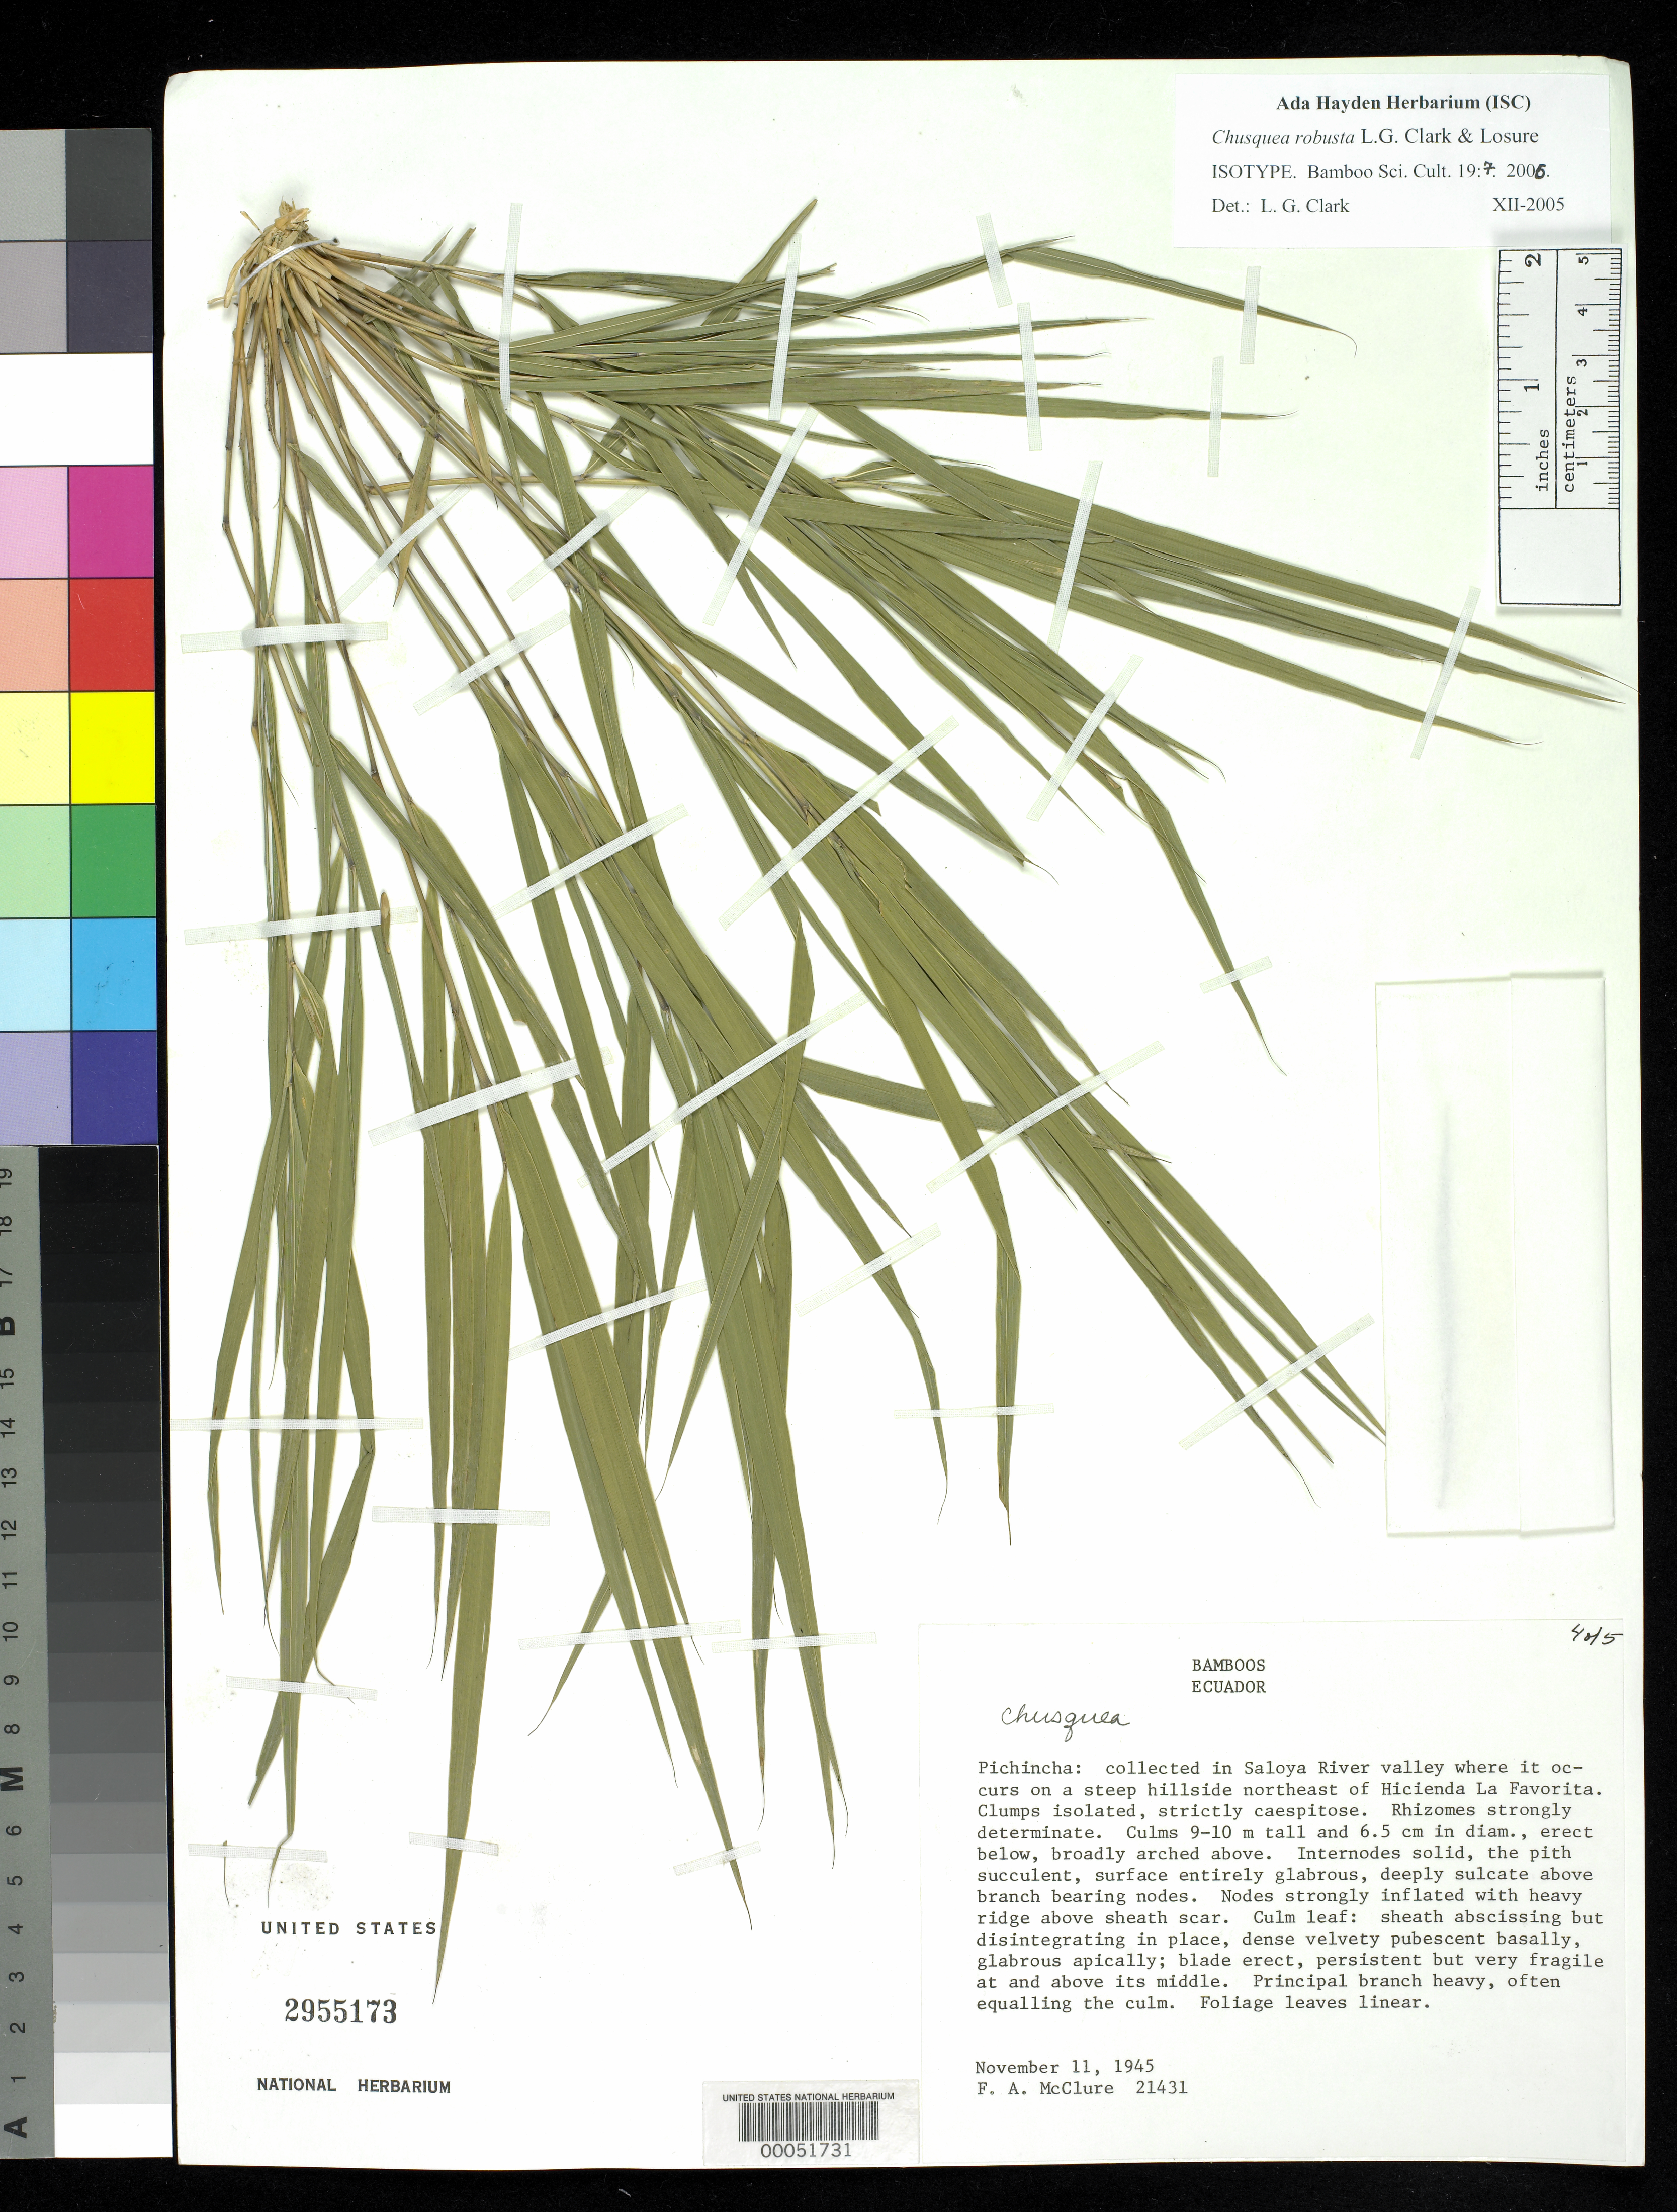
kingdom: Plantae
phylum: Tracheophyta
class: Liliopsida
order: Poales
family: Poaceae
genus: Chusquea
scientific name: Chusquea robusta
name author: L.G. Clark & Losure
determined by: Clark, Lynn G., (ISC), Iowa State University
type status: Isotype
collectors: F. A. McClure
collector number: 21431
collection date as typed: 11 Nov 1945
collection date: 1945-11-11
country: Ecuador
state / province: Pichincha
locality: Pichincha: collected in Saloya river valley where it occurs on a steep hillside northeast of Hacienda La Favorita.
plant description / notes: Specimen mounted on 5 sheets.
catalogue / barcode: US 2955173